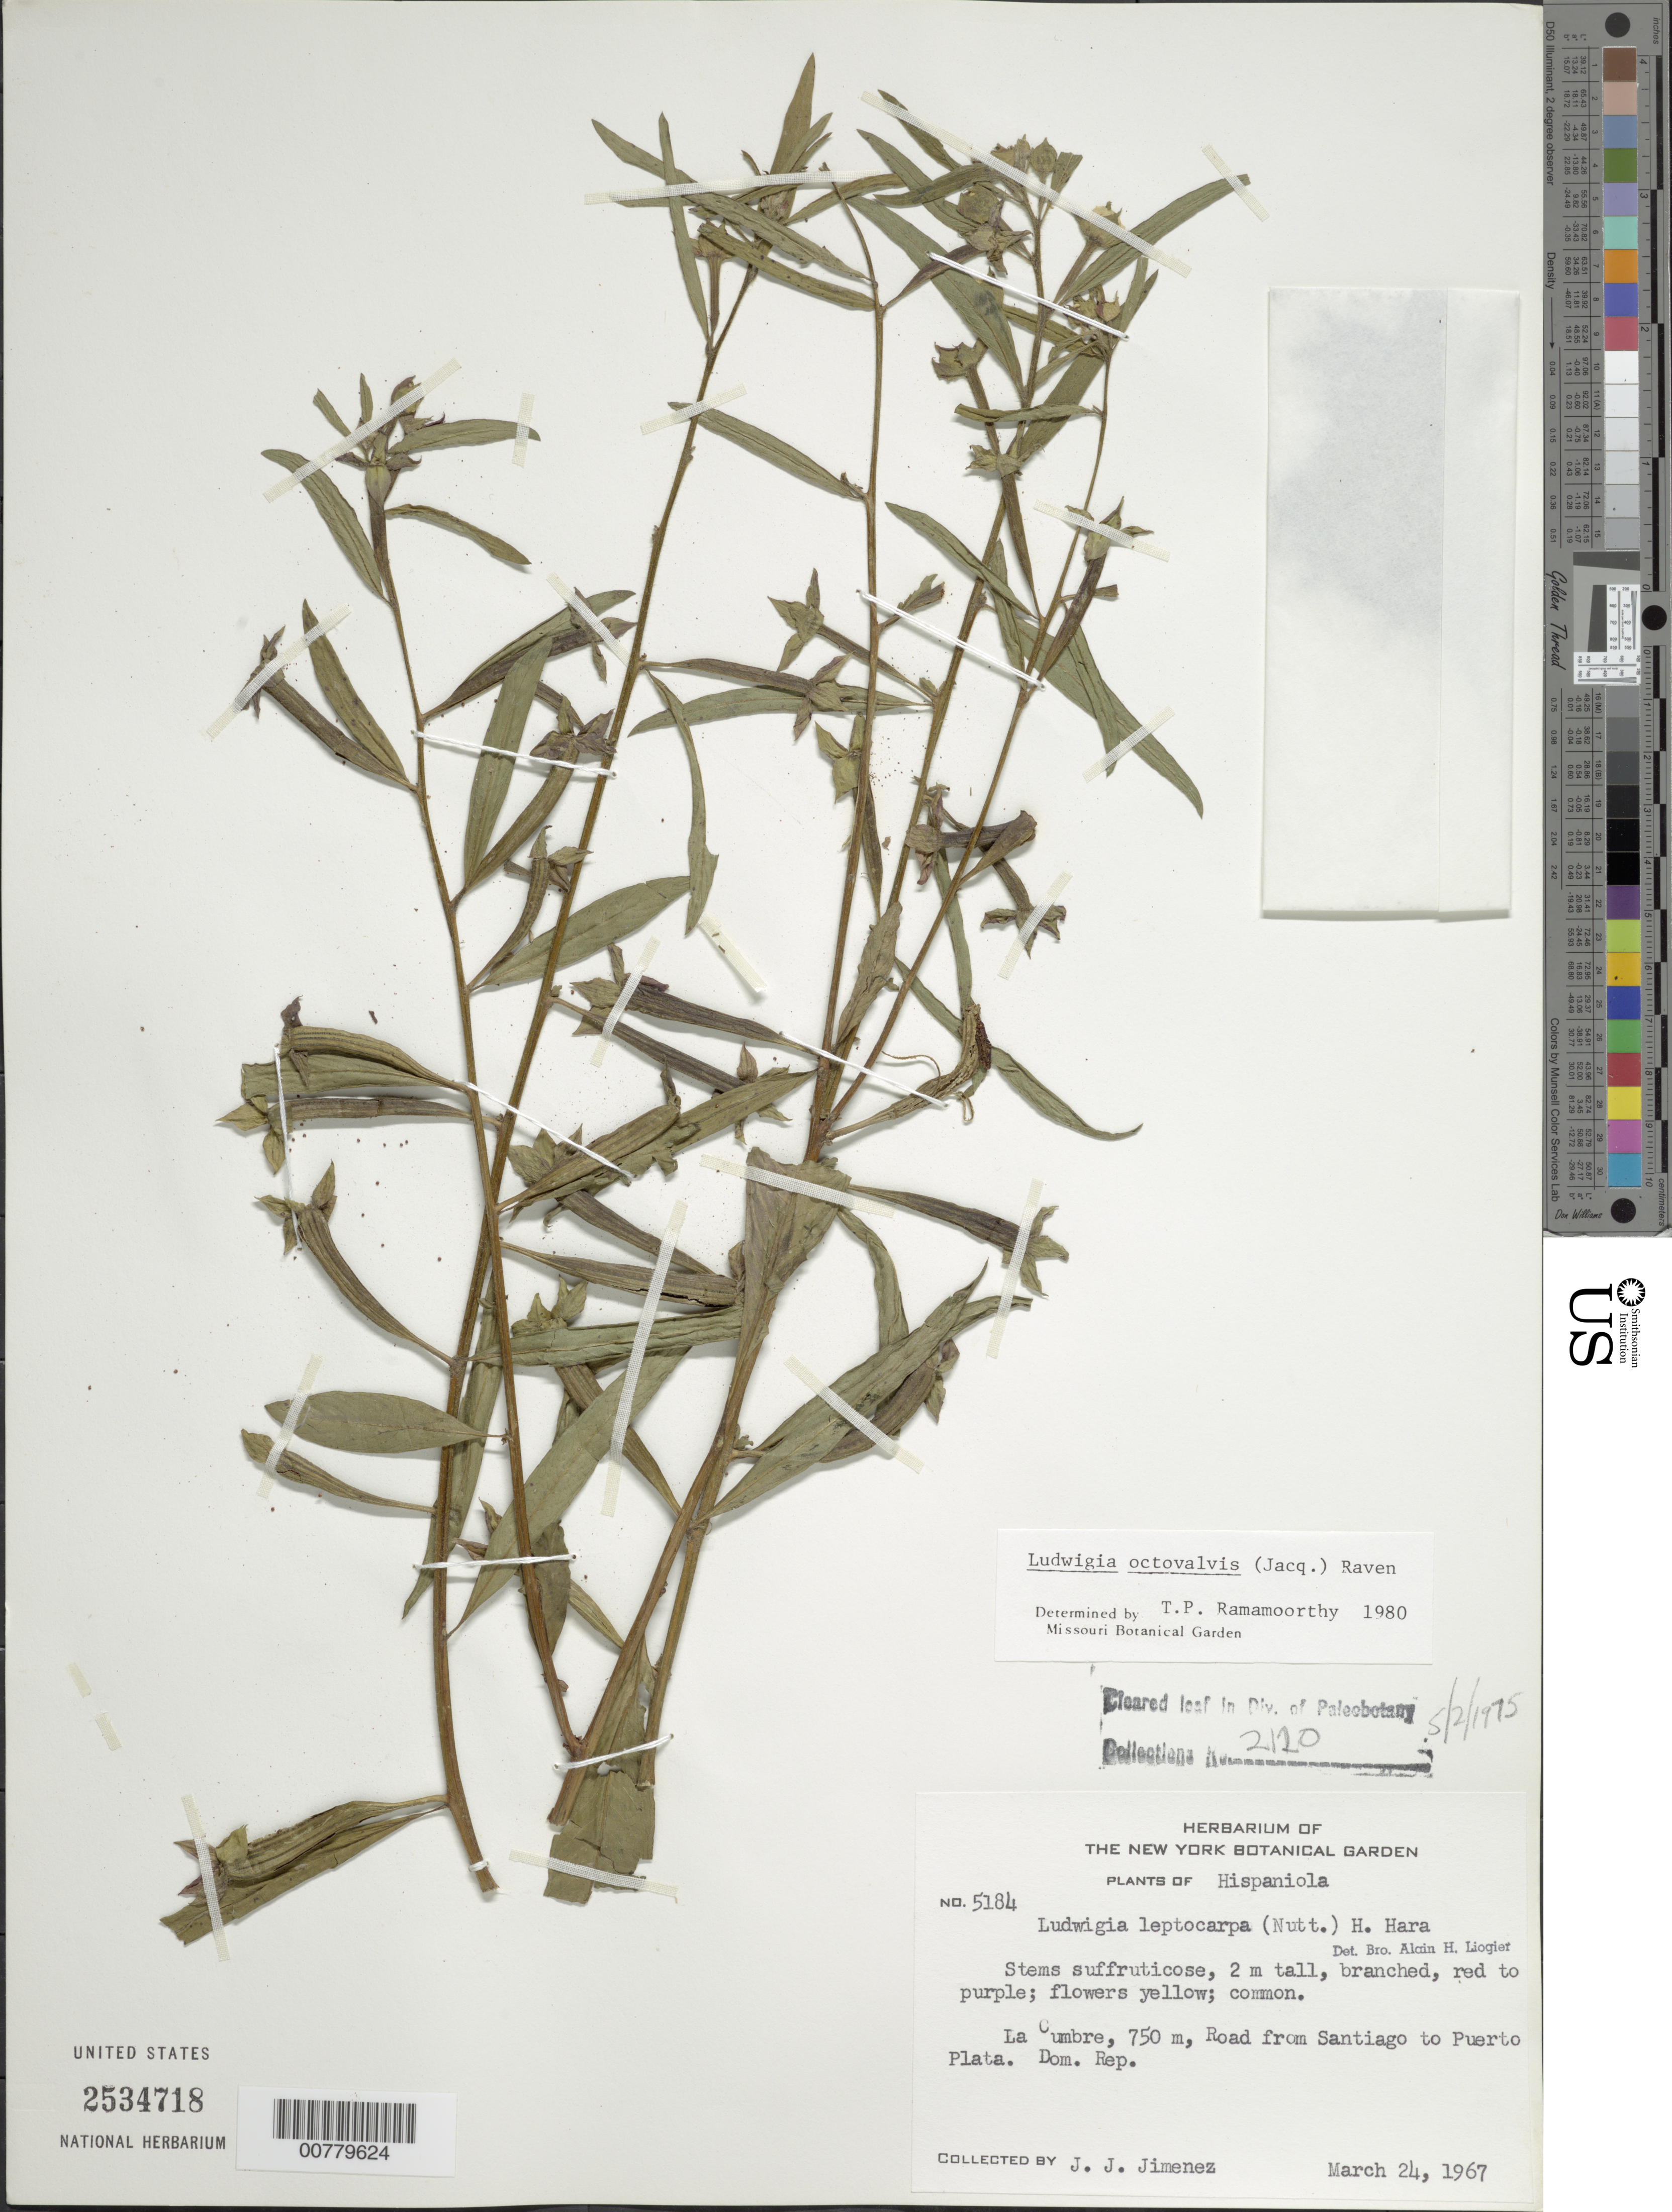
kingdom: Plantae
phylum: Tracheophyta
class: Magnoliopsida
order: Myrtales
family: Onagraceae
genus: Ludwigia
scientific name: Ludwigia octovalvis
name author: (Jacq.) P.H. Raven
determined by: Ramamoorthy, T. P.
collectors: J. J. Jiménez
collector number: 5184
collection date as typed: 24 Mar 1967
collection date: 1967-03-24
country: Dominican Republic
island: Hispaniola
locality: Road from Santiago to Puerto Plata, La Cumbre.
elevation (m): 750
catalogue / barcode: US 2534718